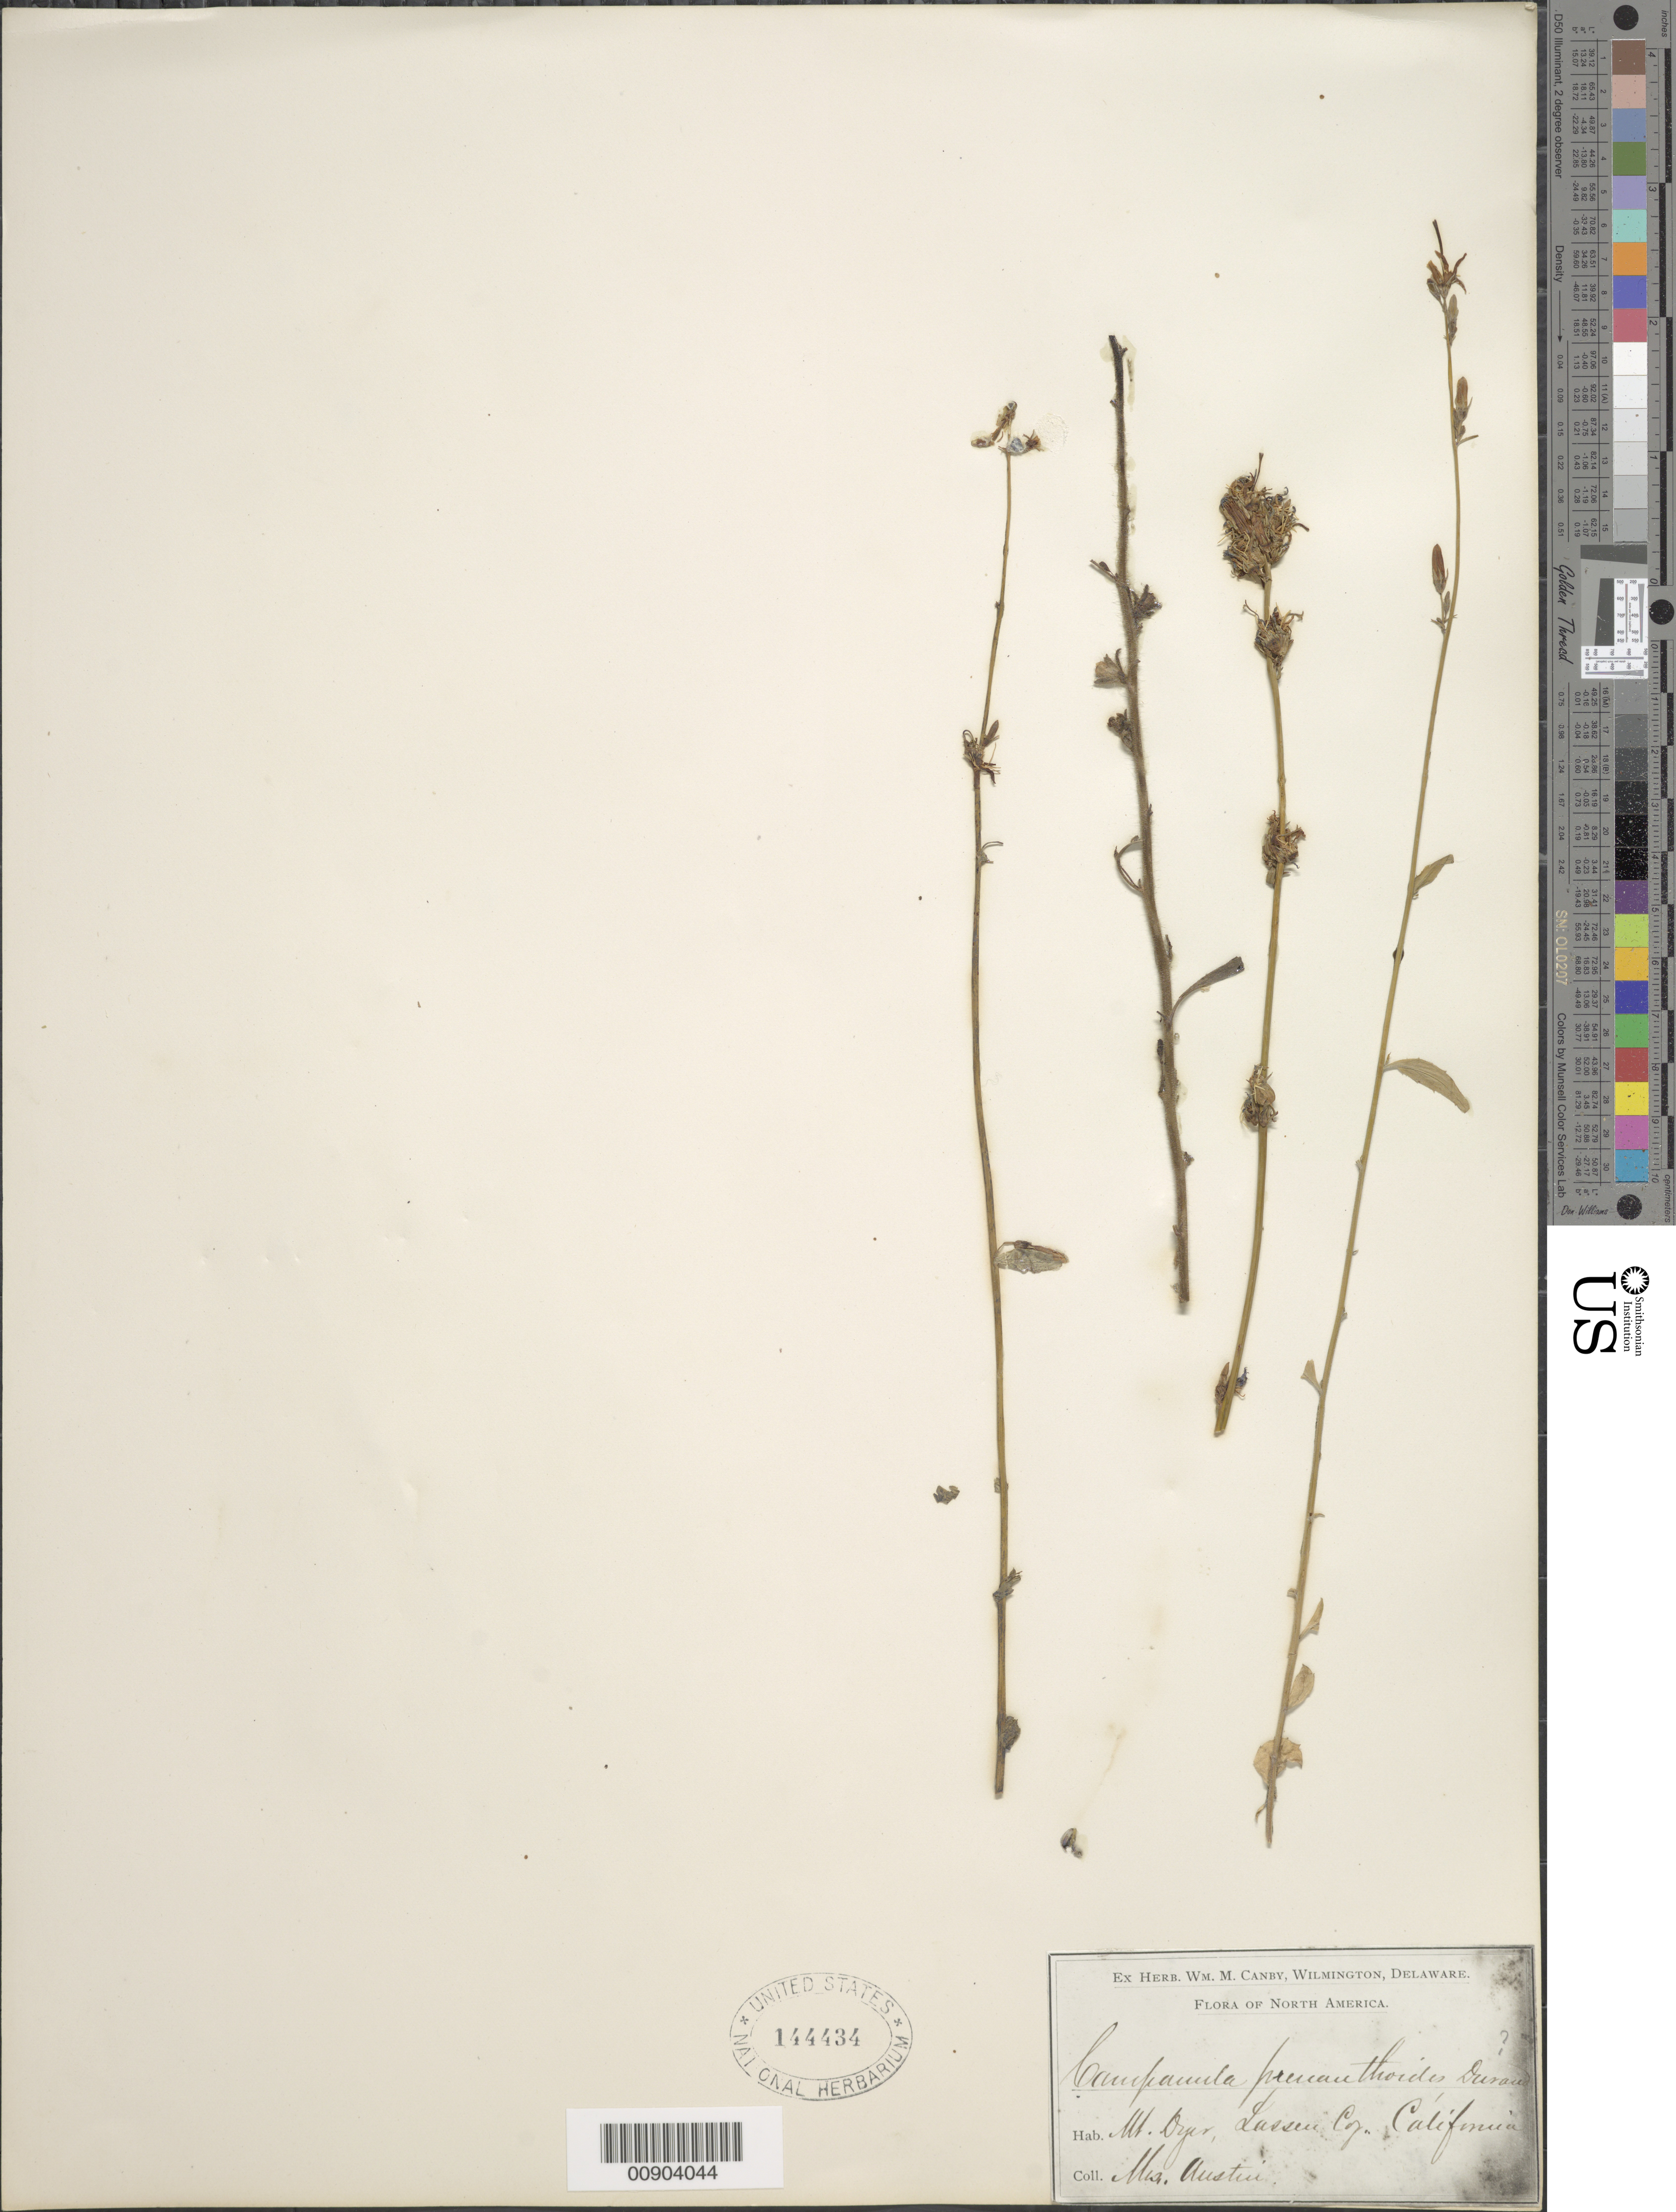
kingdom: Plantae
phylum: Tracheophyta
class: Magnoliopsida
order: Asterales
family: Campanulaceae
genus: Campanula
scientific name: Campanula prenanthoides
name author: Durand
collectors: Austin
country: United States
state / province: California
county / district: Lassen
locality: Mt. Dyer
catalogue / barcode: US 144434